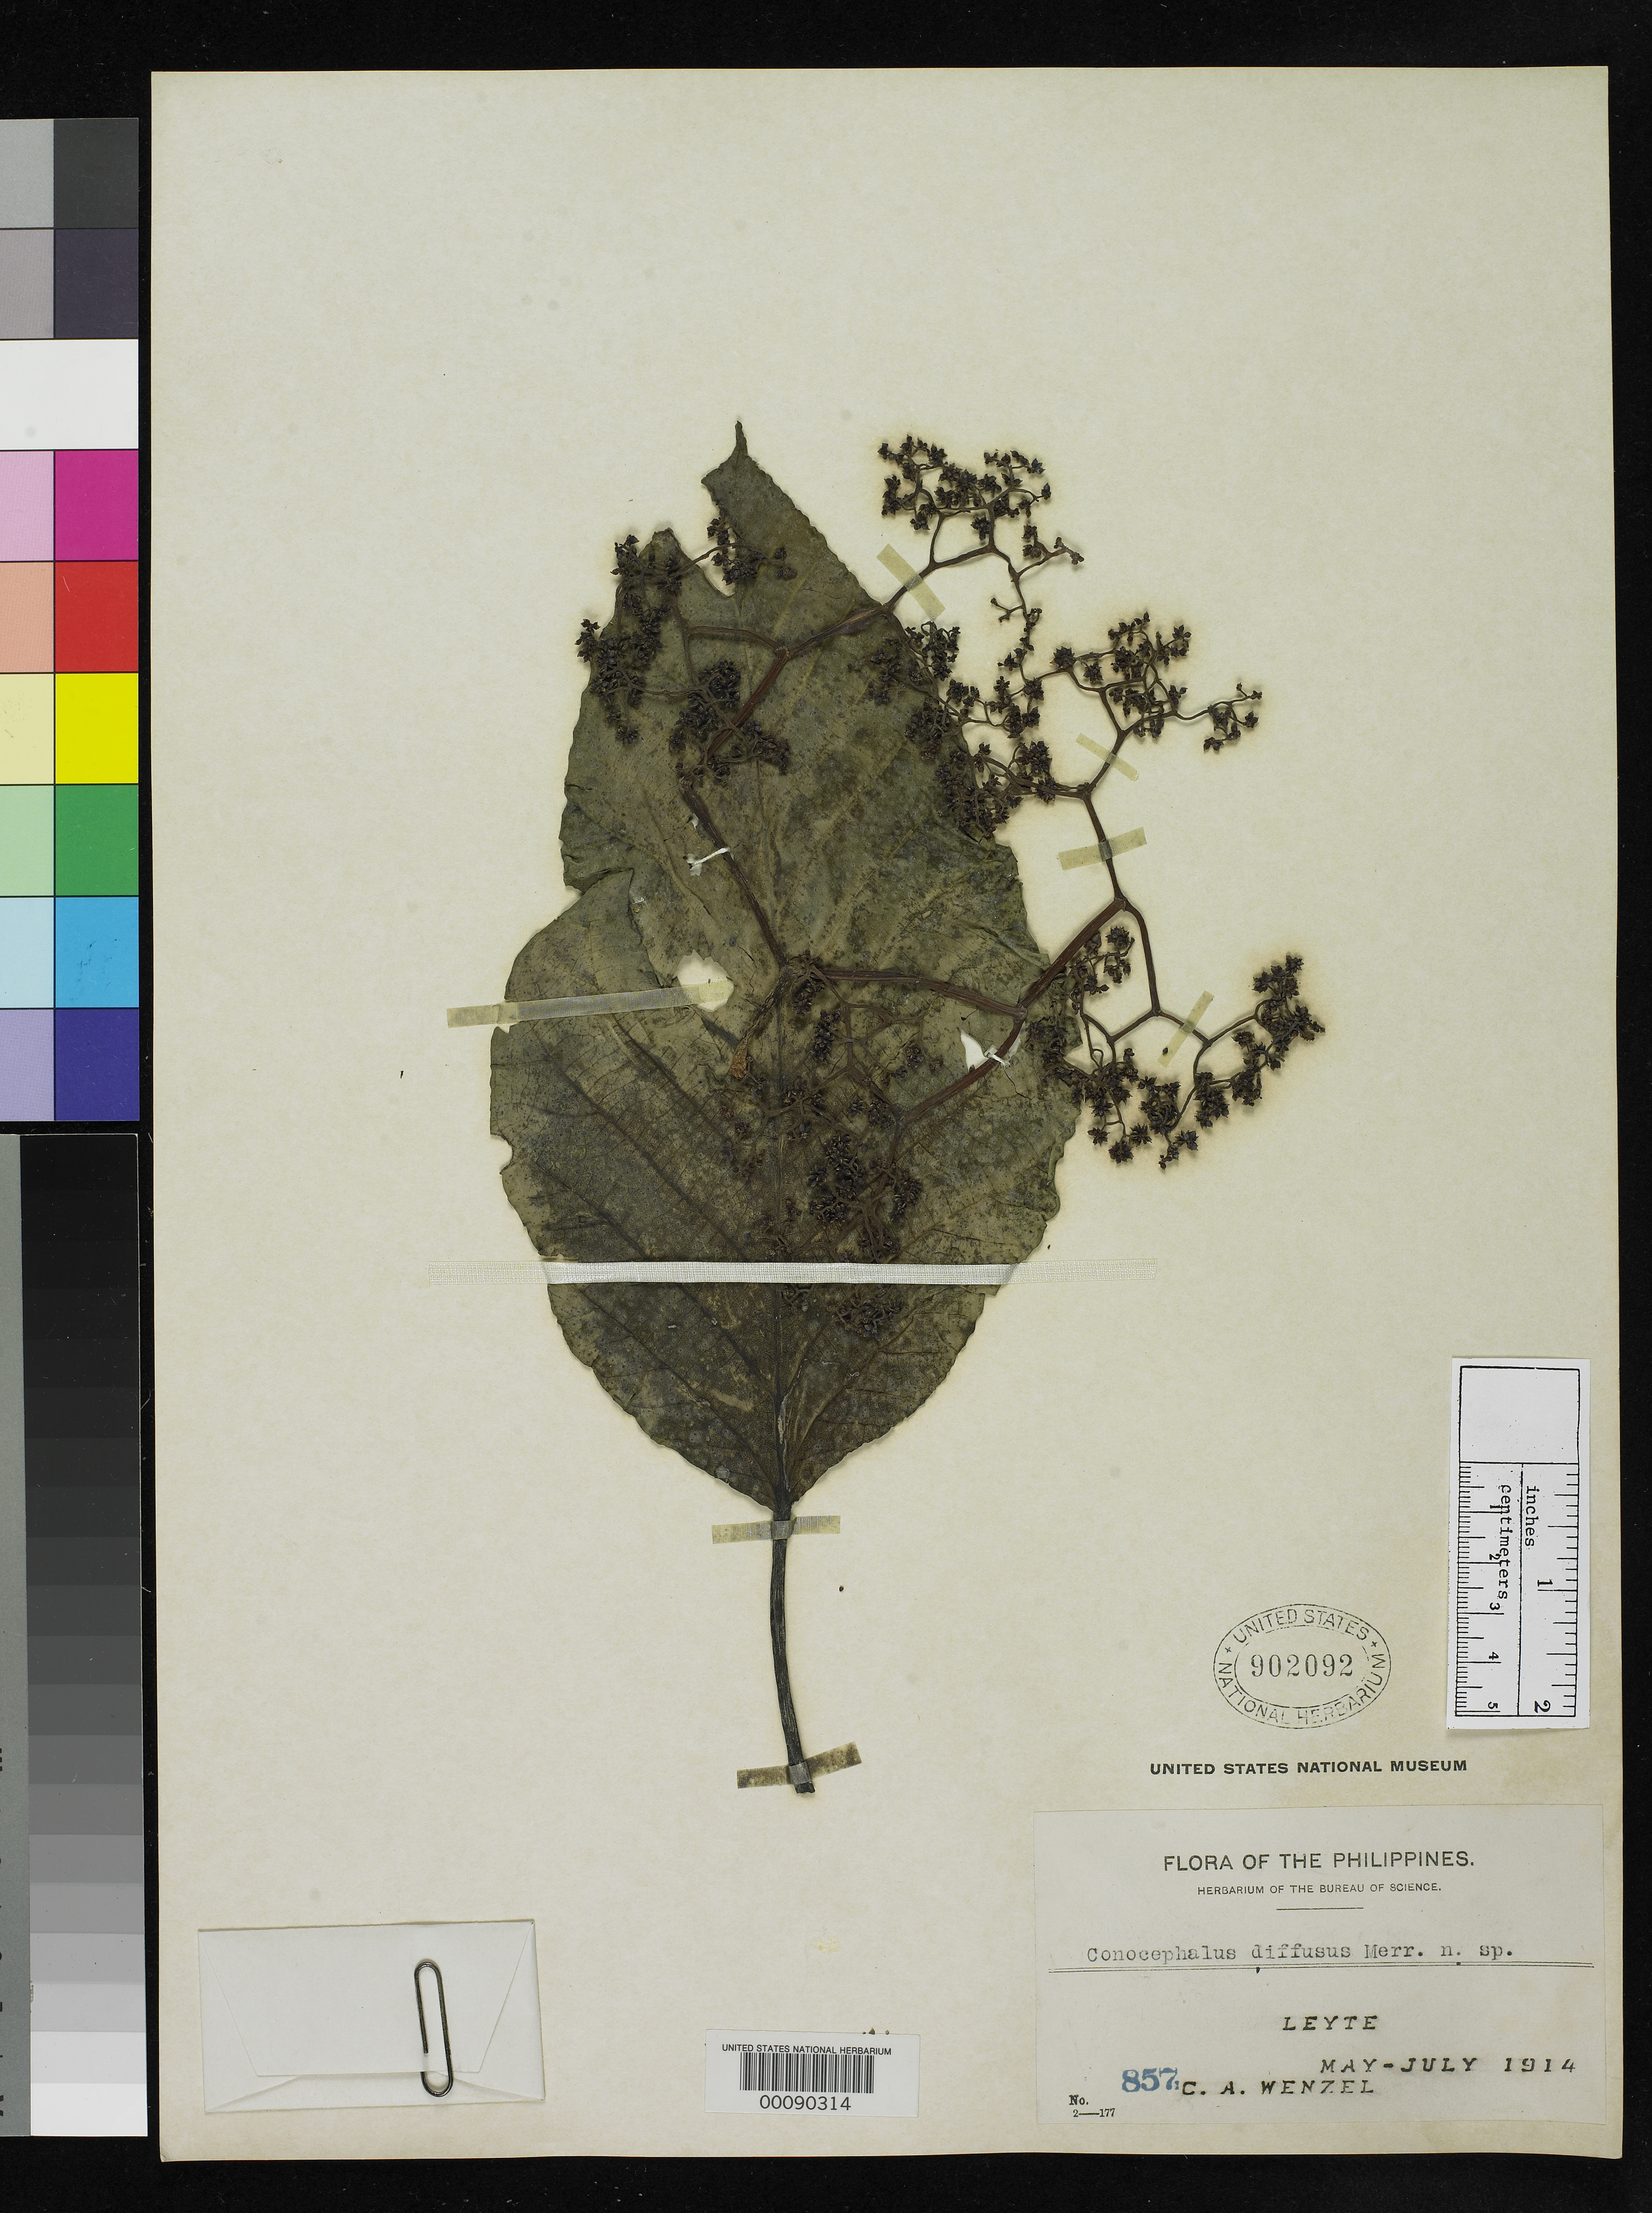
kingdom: Plantae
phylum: Tracheophyta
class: Magnoliopsida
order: Rosales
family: Urticaceae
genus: Conocephalus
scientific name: Conocephalus diffusus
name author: Merr.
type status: Isotype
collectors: C. Wenzel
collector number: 857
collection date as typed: May 1914 to -- Jul 1914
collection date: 1914-05/1914-07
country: Philippines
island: Leyte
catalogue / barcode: US 902092